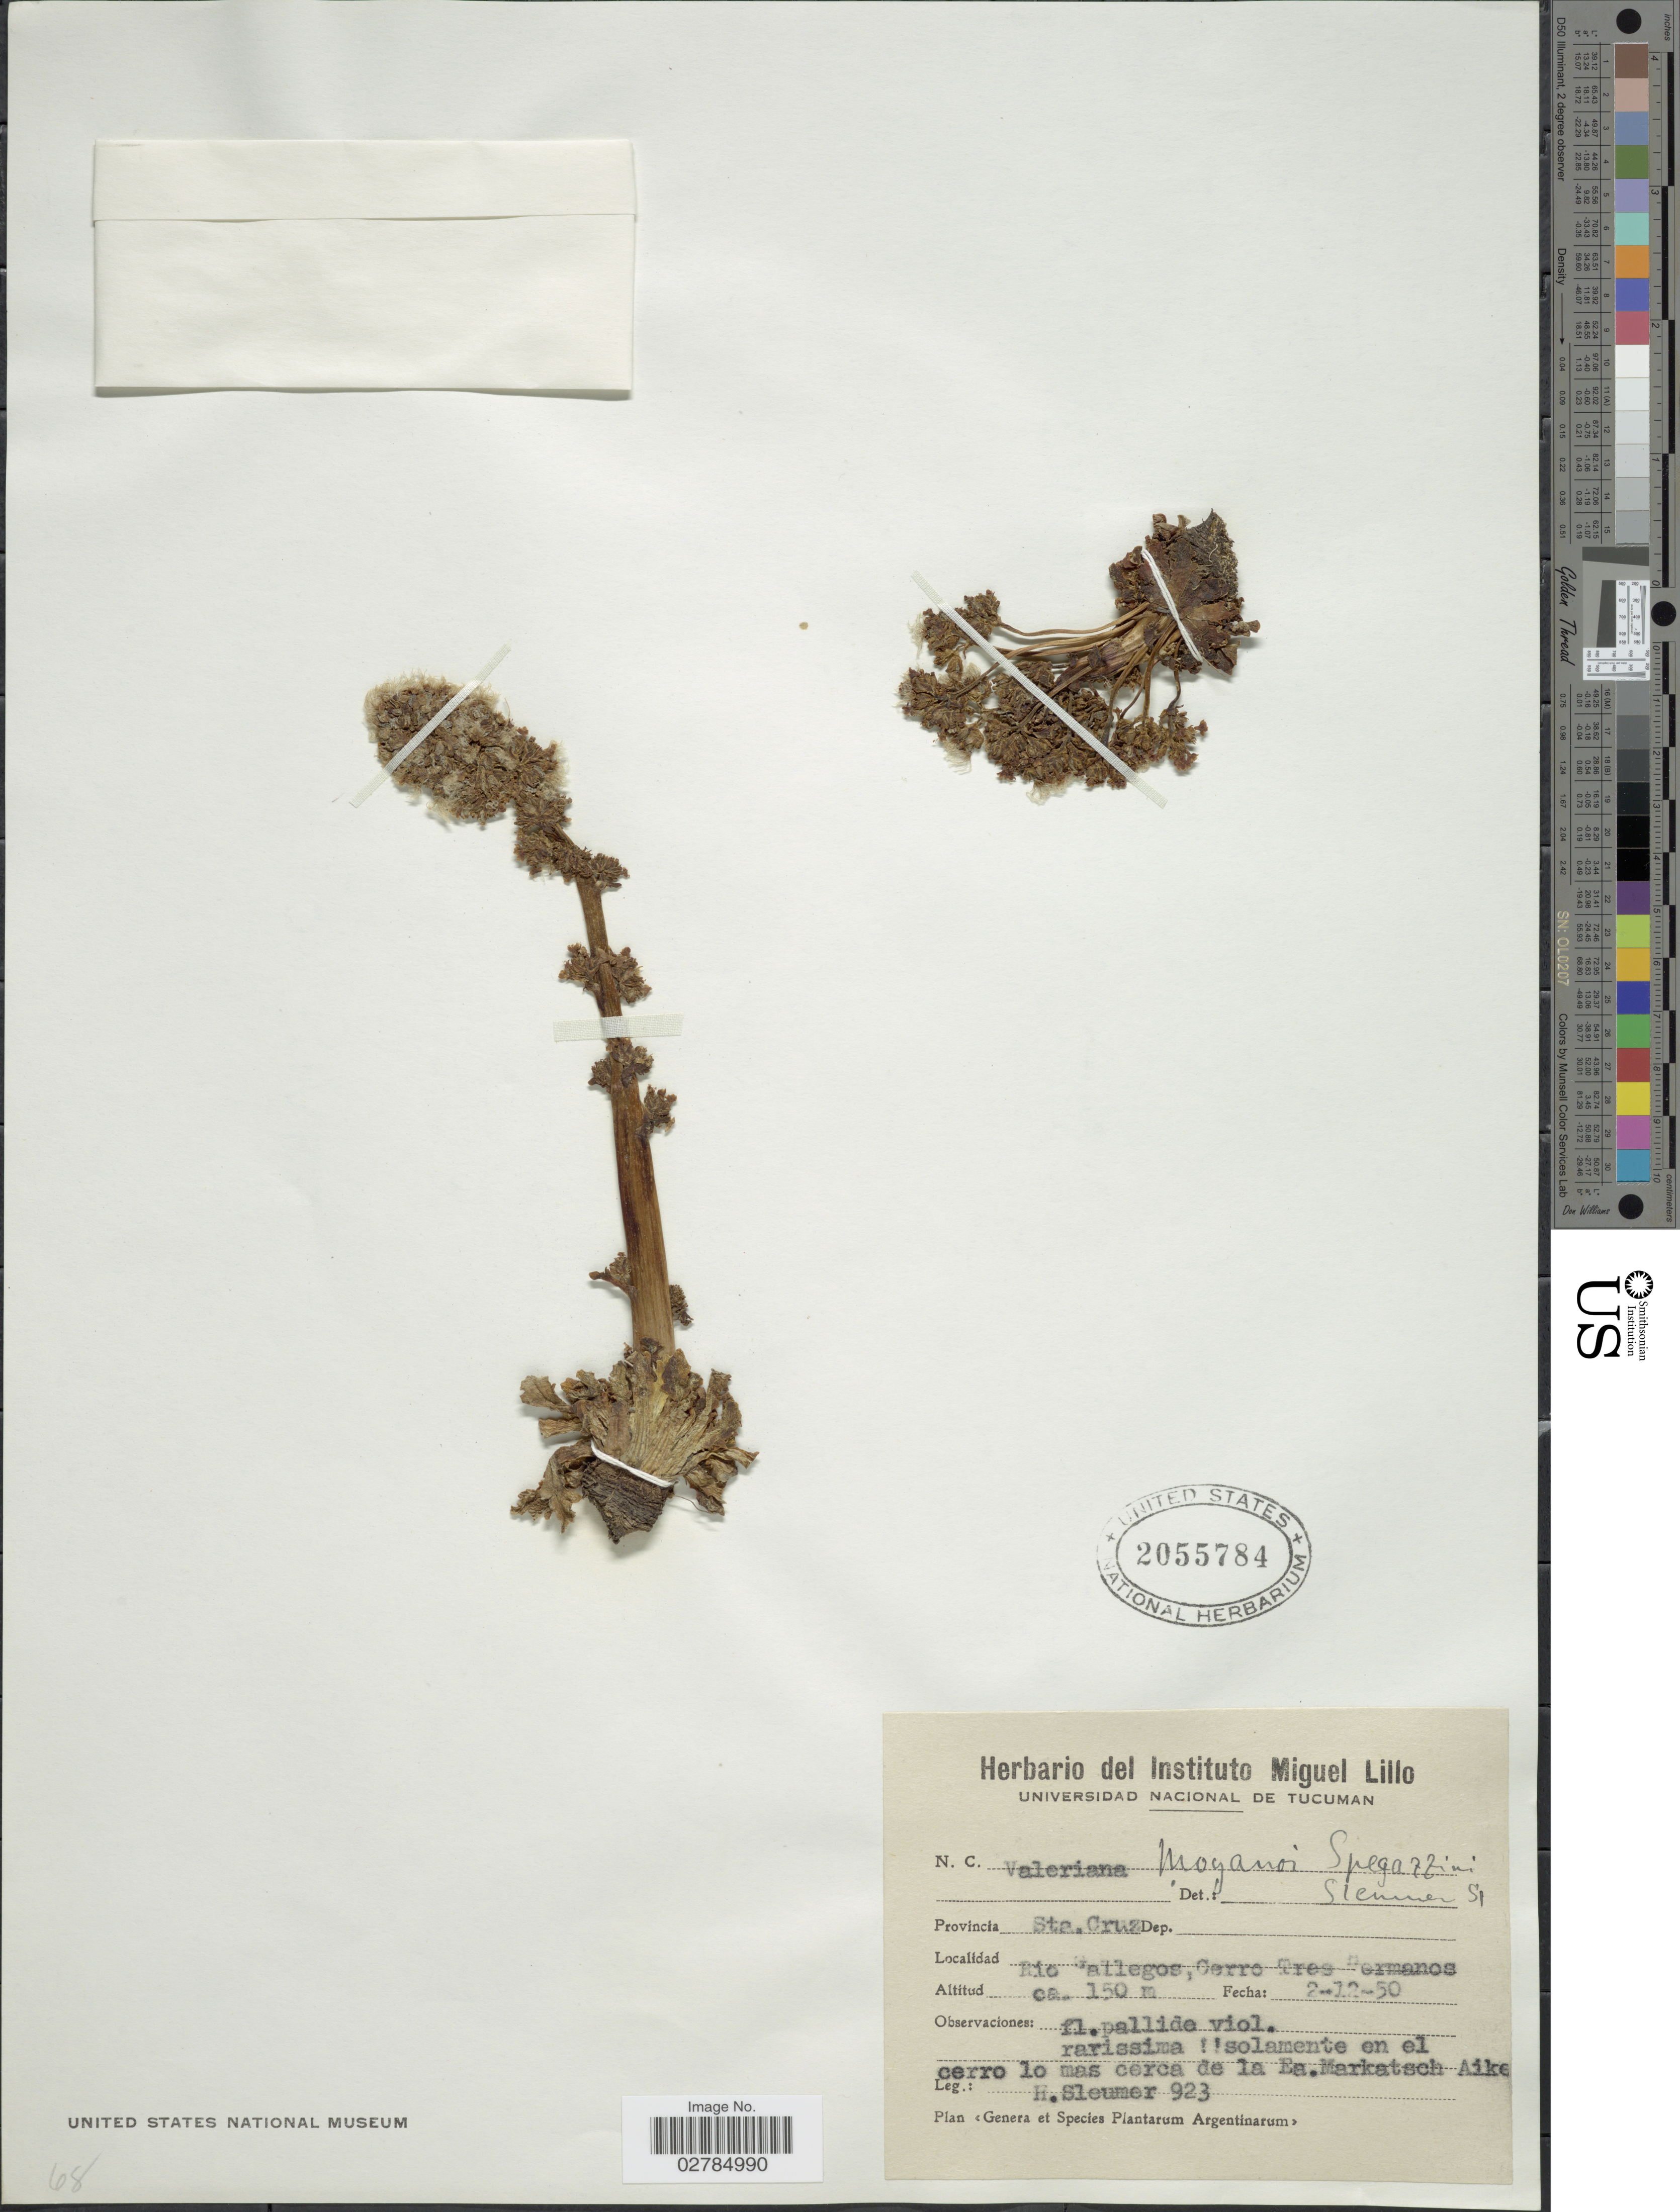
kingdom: Plantae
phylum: Tracheophyta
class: Magnoliopsida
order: Dipsacales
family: Caprifoliaceae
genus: Valeriana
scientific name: Valeriana moyanoi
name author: Speg.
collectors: H. O. Sleumer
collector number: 923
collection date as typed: Transcribed d/m/y: 2/12/50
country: Argentina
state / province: Santa Cruz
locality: Provincia Sta. Cruz, Rio Gallegos, Cerro Tres Hermanos.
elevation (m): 150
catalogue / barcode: US 2055784